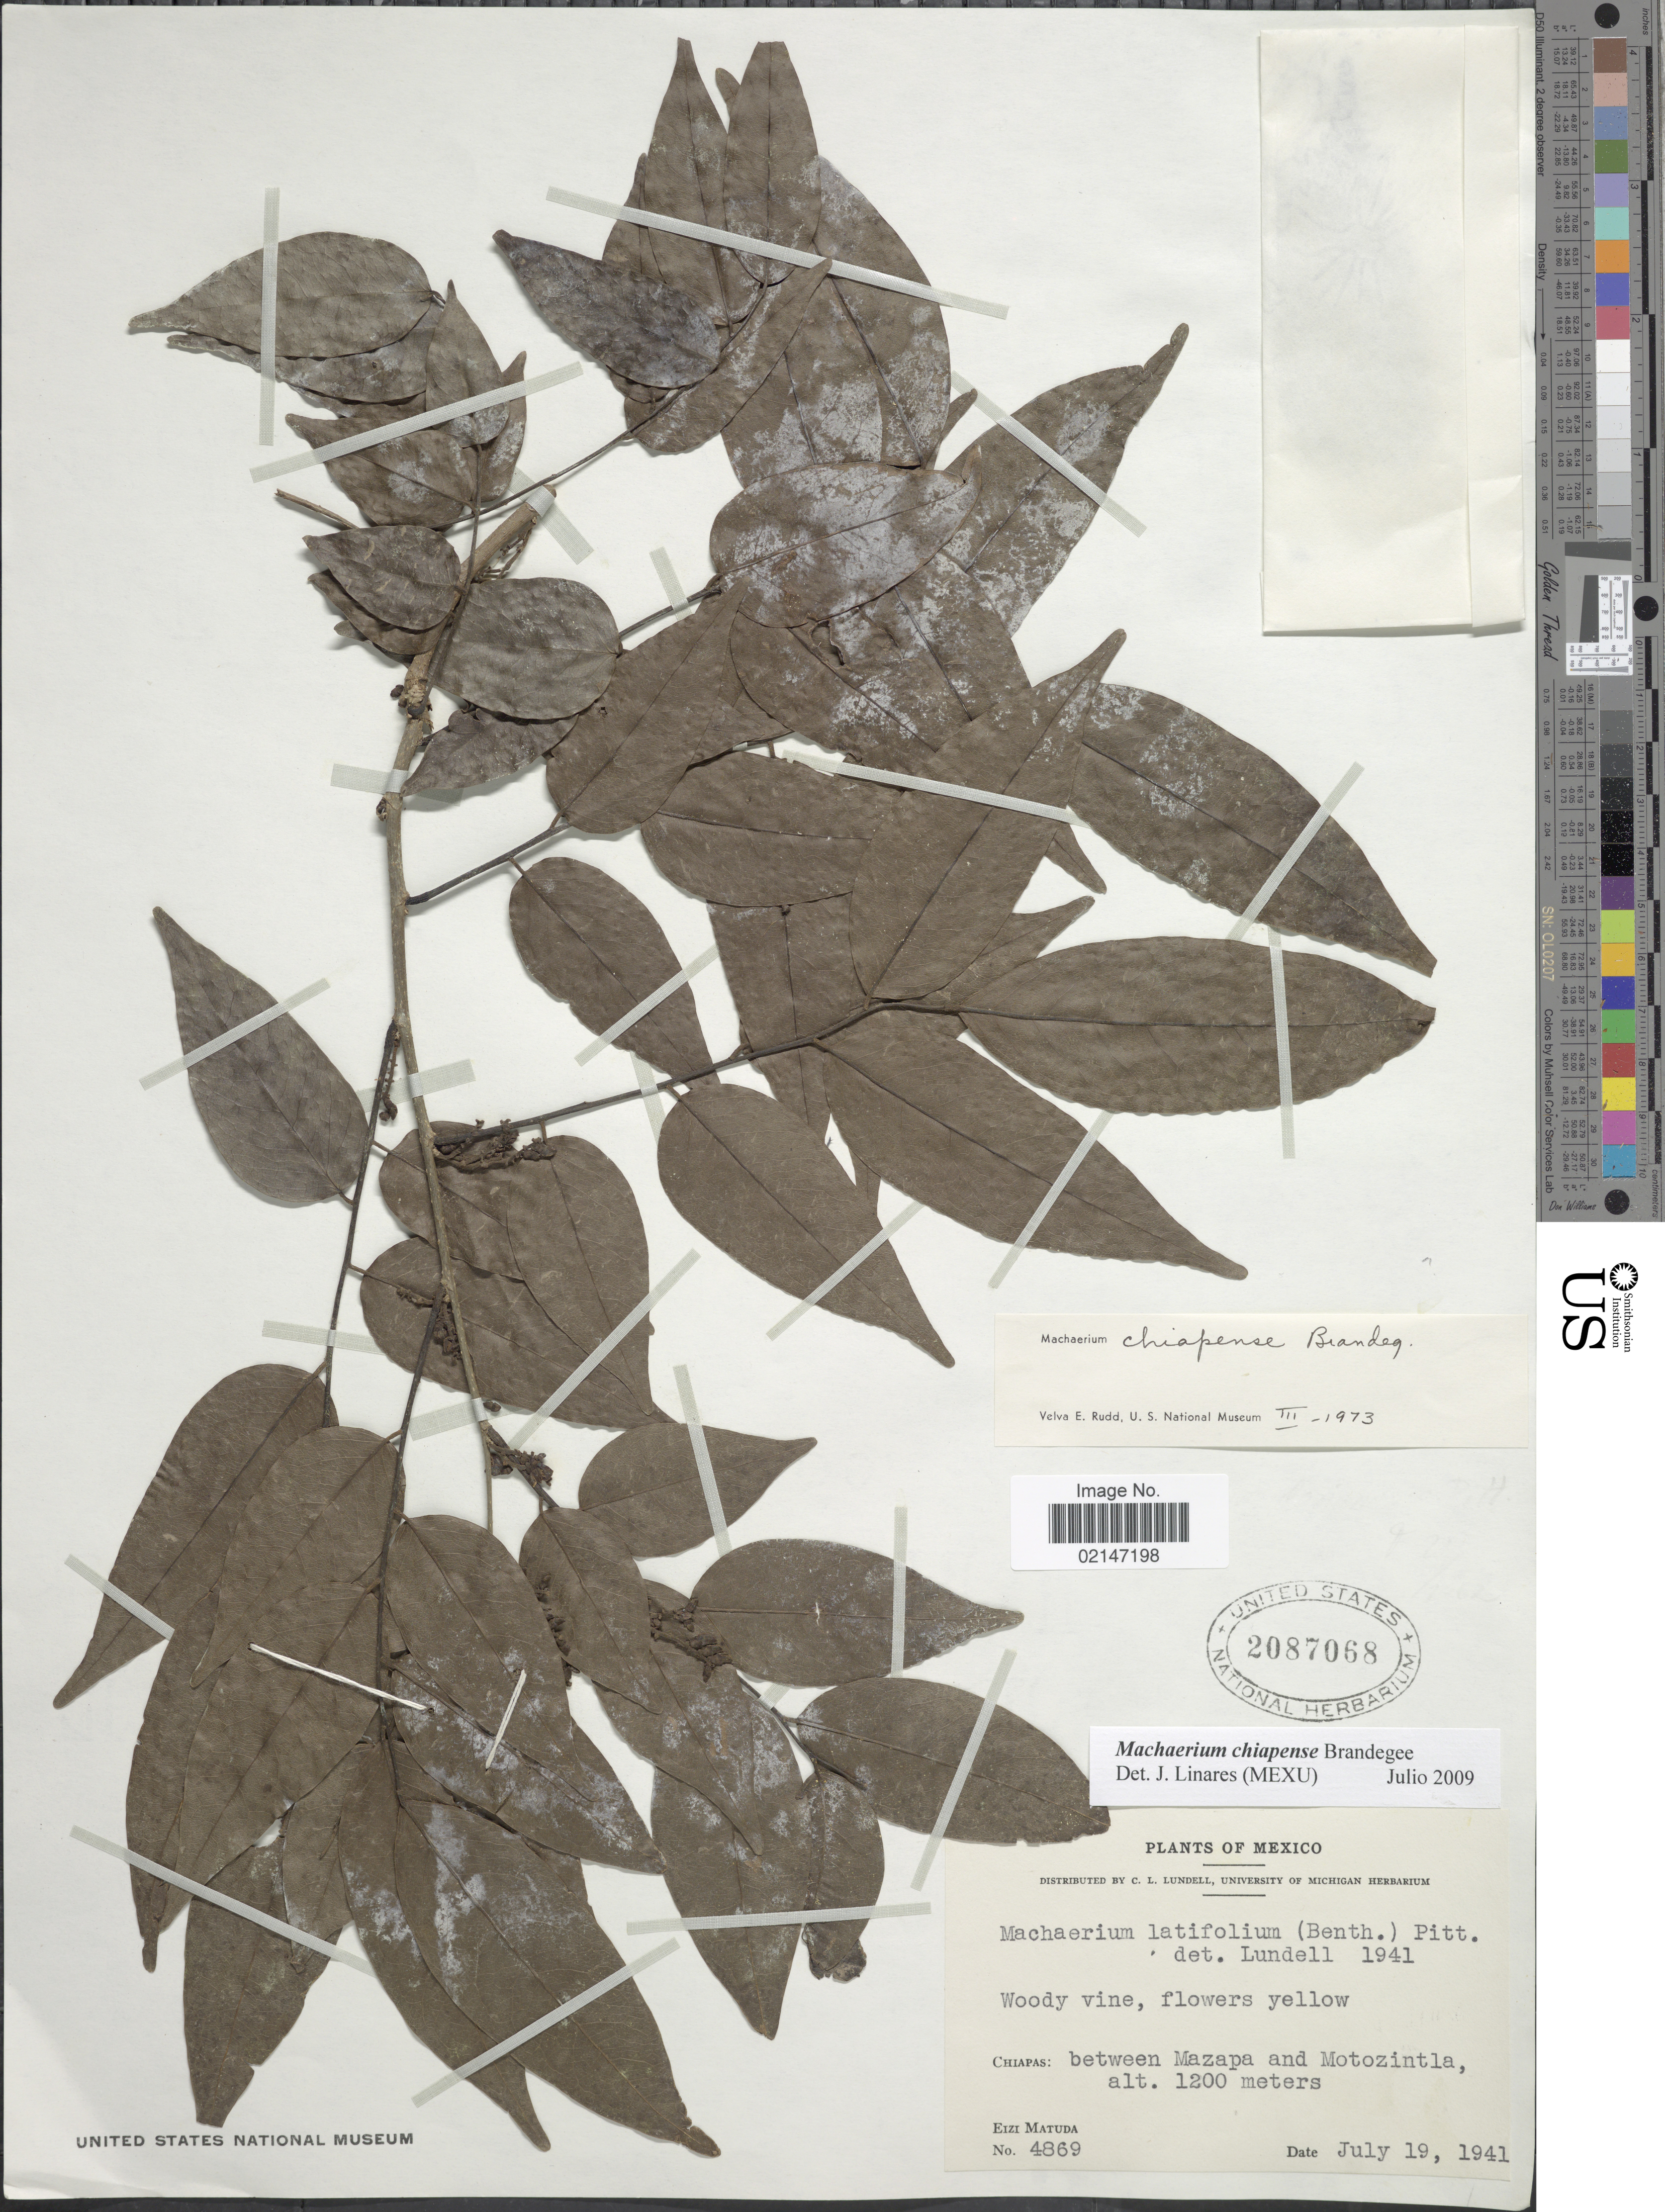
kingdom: Plantae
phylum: Tracheophyta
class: Magnoliopsida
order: Fabales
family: Fabaceae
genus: Machaerium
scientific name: Machaerium chiapense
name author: T.S. Brandg.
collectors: E. Matuda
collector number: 4869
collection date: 1941-07-19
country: Mexico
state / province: Chiapas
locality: Between Mazapa and Motozintla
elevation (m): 1200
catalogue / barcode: US 2087068